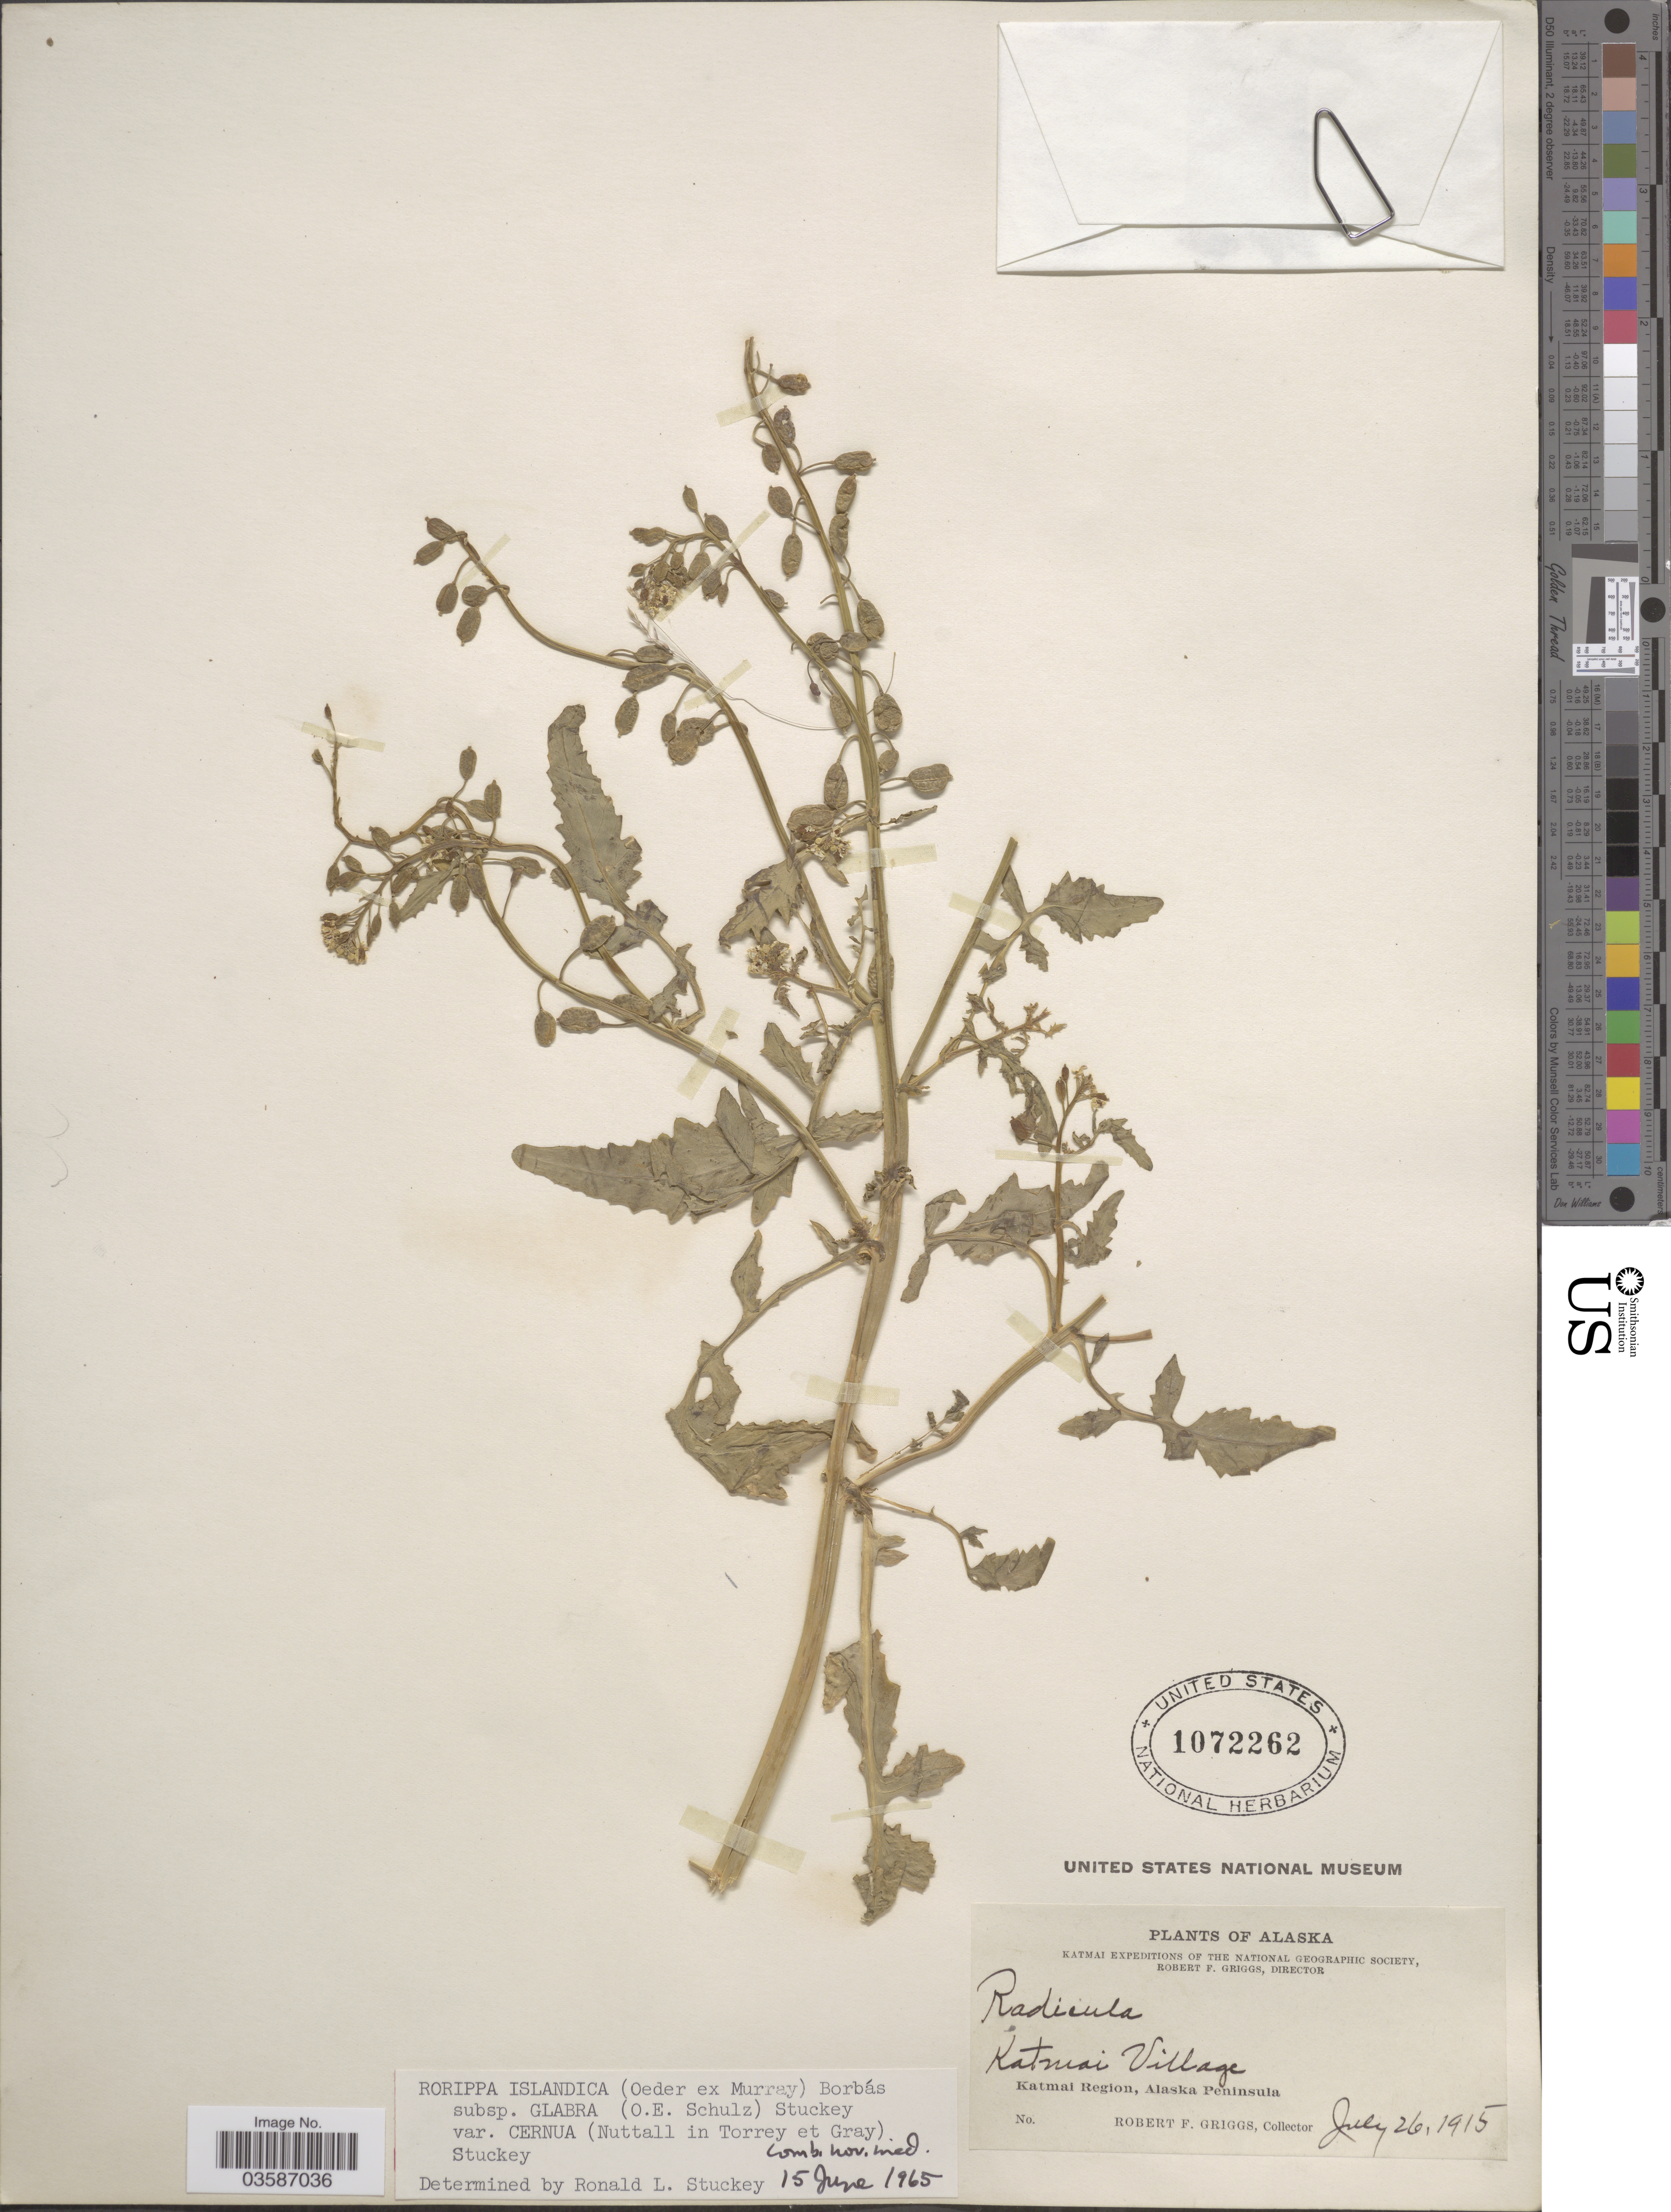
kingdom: Plantae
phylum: Tracheophyta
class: Magnoliopsida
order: Brassicales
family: Brassicaceae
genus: Rorippa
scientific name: Rorippa islandica var. cernua (Nutt.) Stuckey comb. nov. ined.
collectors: R. F. Griggs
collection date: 1915-07-26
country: United States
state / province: Alaska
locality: Katmai Village. Katmai Region, Alaska Peninsula.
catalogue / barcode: US 1072262